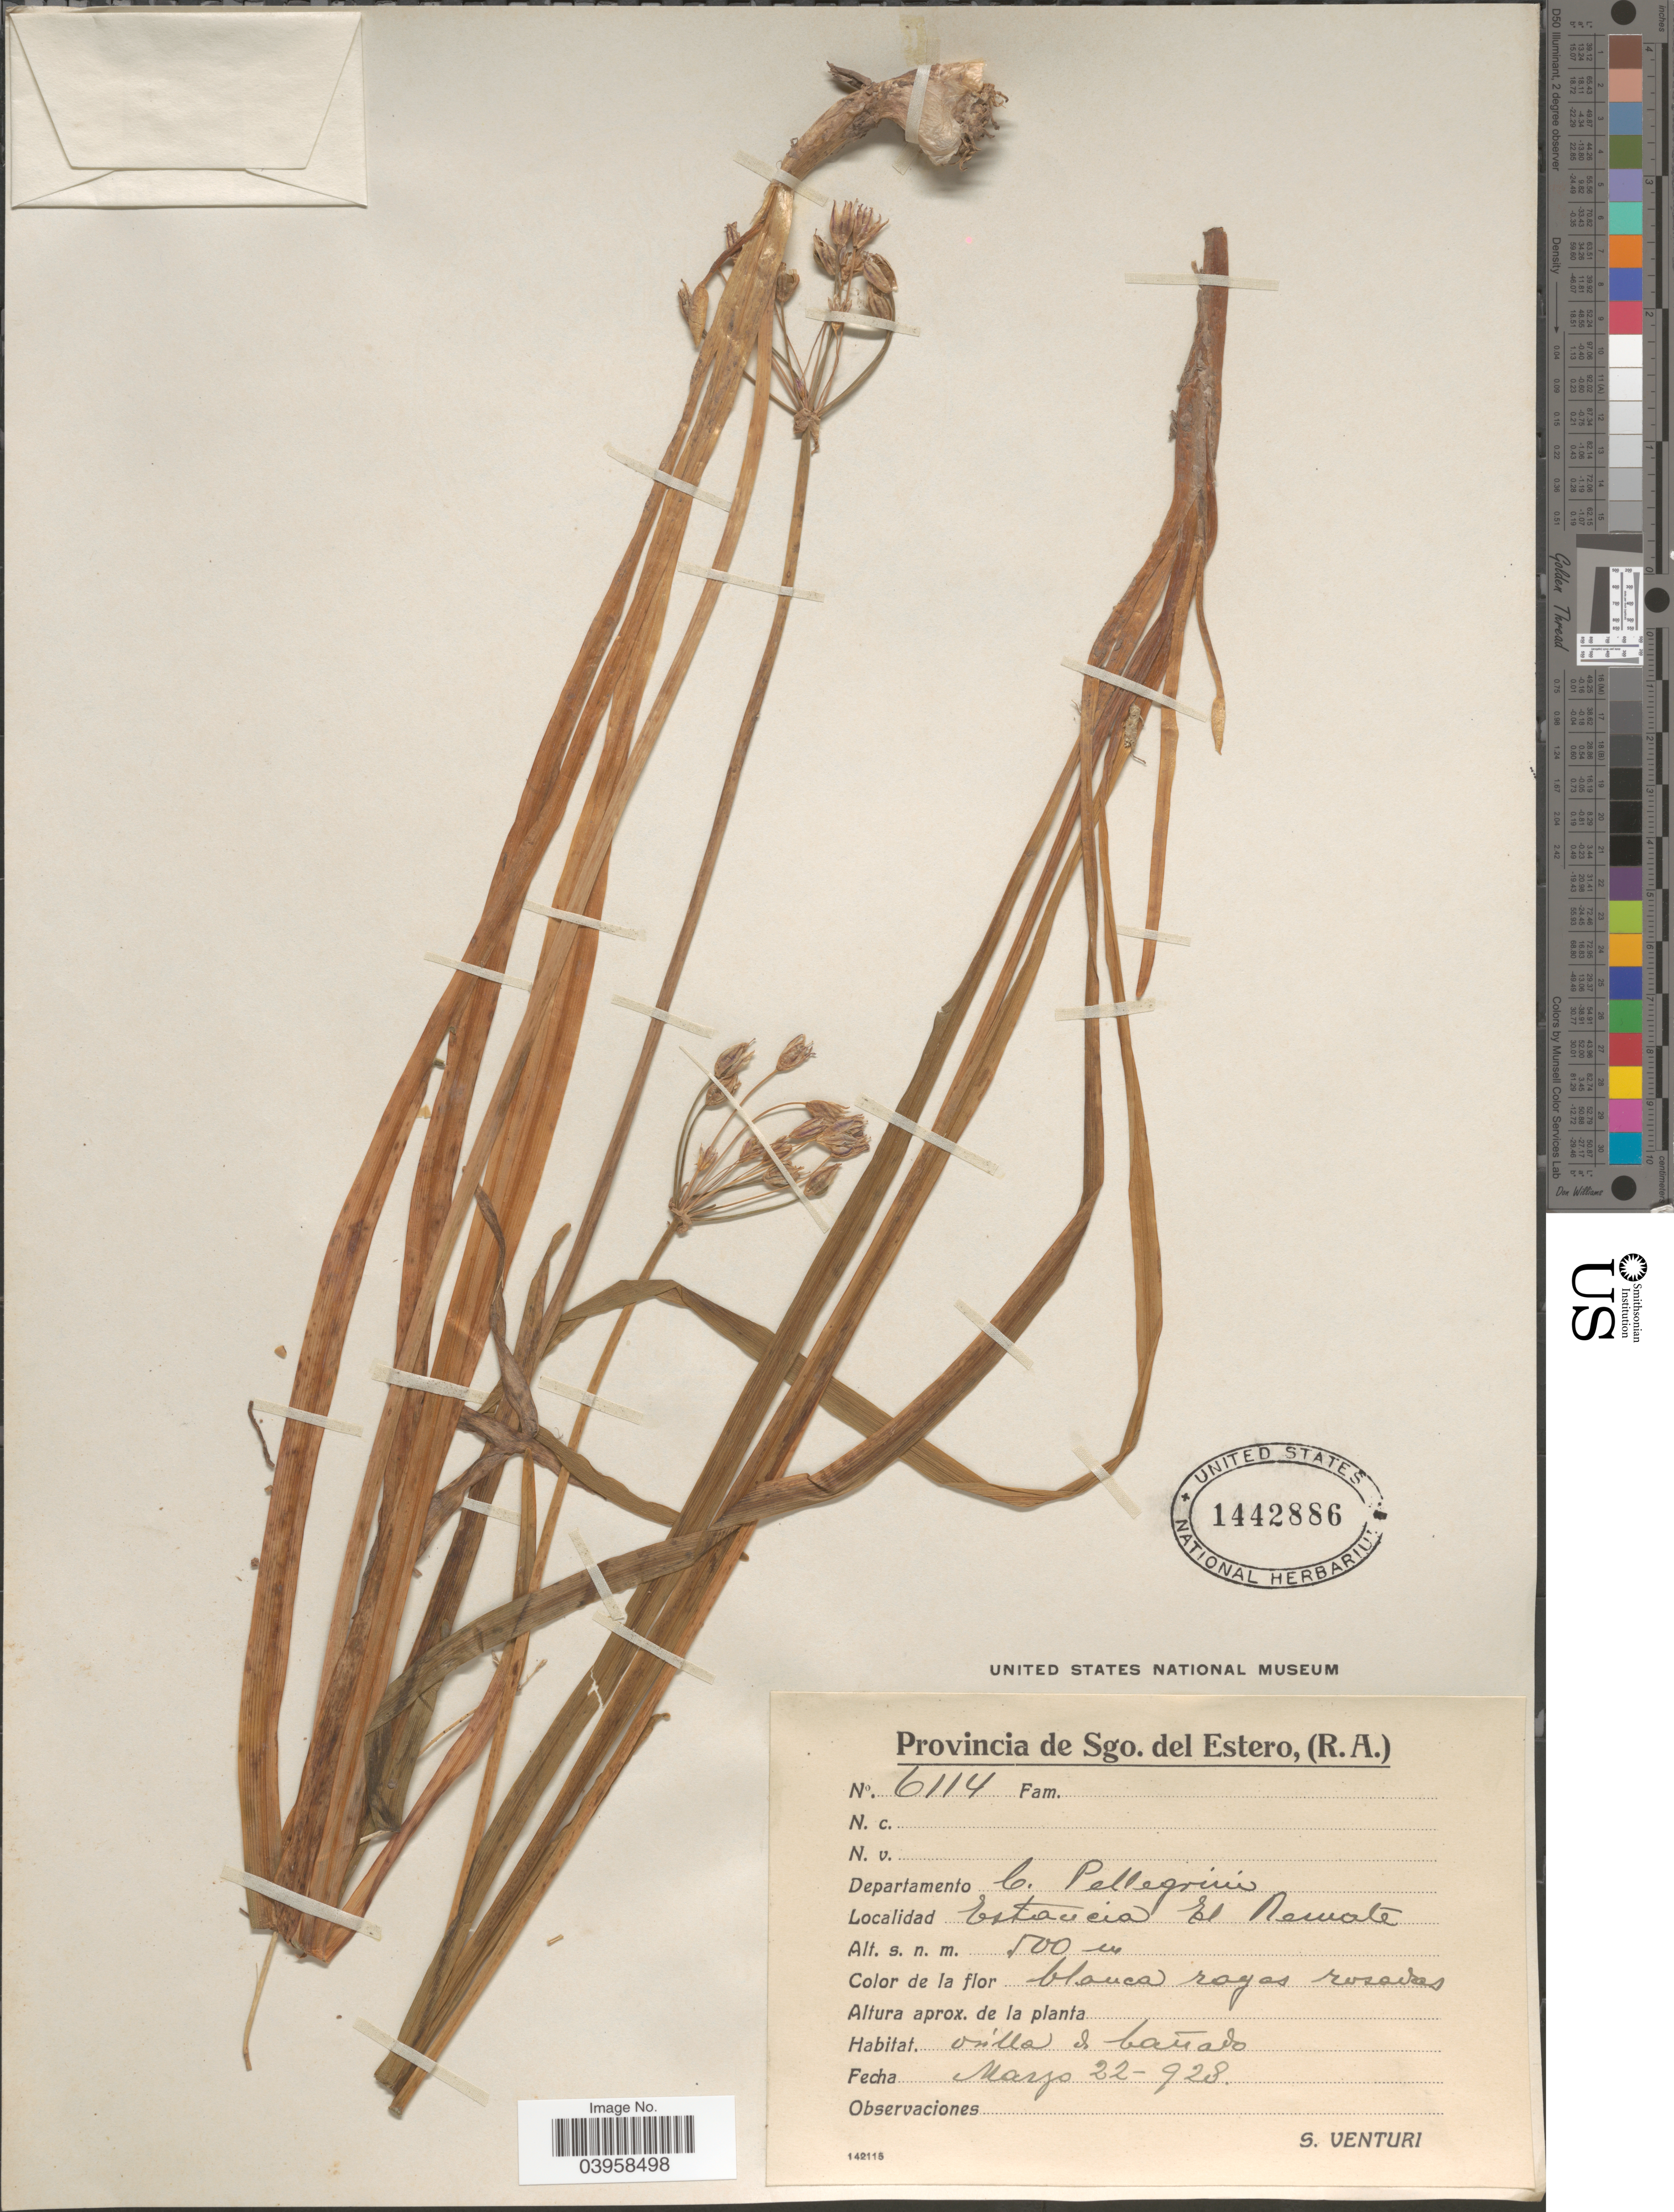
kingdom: Plantae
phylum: Tracheophyta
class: Liliopsida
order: Asparagales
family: Amaryllidaceae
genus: Nothoscordum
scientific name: Nothoscordum sp.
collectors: S. Venturi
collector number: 6114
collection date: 1928-03-22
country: Argentina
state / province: Santiago del Estero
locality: Departamento C. Pellegrini. Estancia El Nemate.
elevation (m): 500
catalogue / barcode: US 1442886